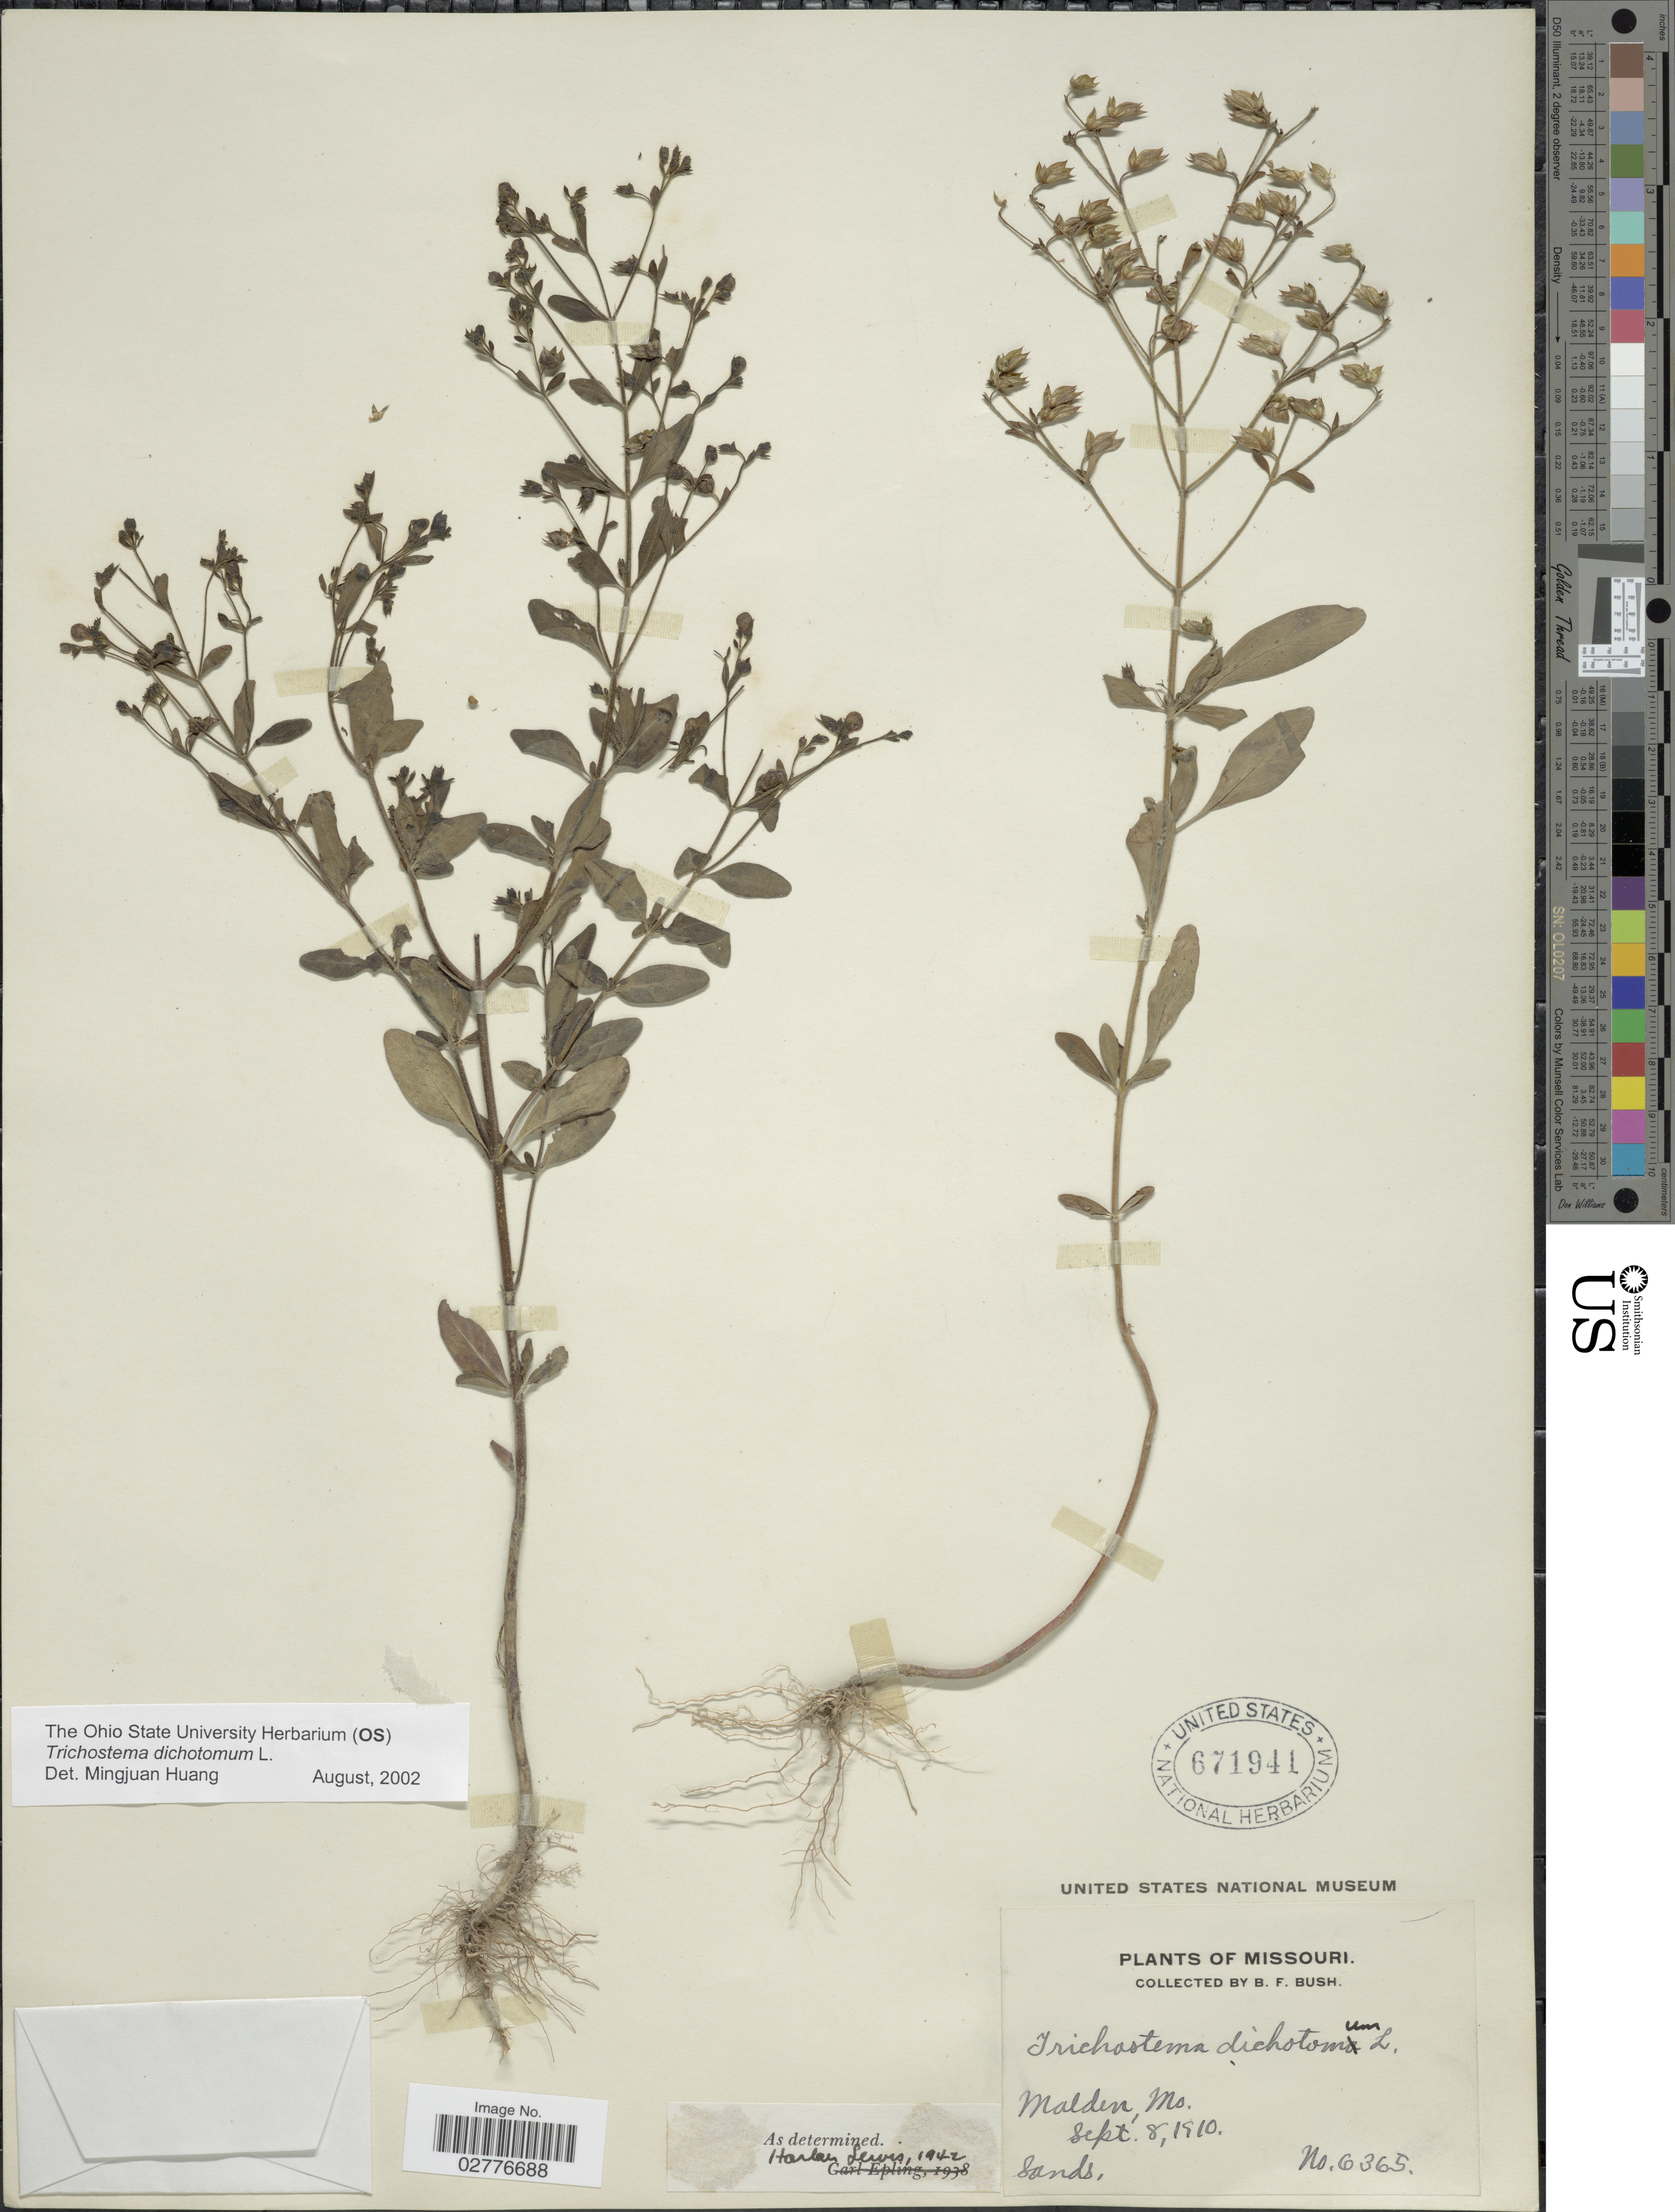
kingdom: Plantae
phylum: Tracheophyta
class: Magnoliopsida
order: Lamiales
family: Lamiaceae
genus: Trichostema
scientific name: Trichostema dichotomum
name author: L.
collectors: B. F. Bush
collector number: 6365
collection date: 1910-09-08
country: United States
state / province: Missouri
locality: Malden.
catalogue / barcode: US 671941